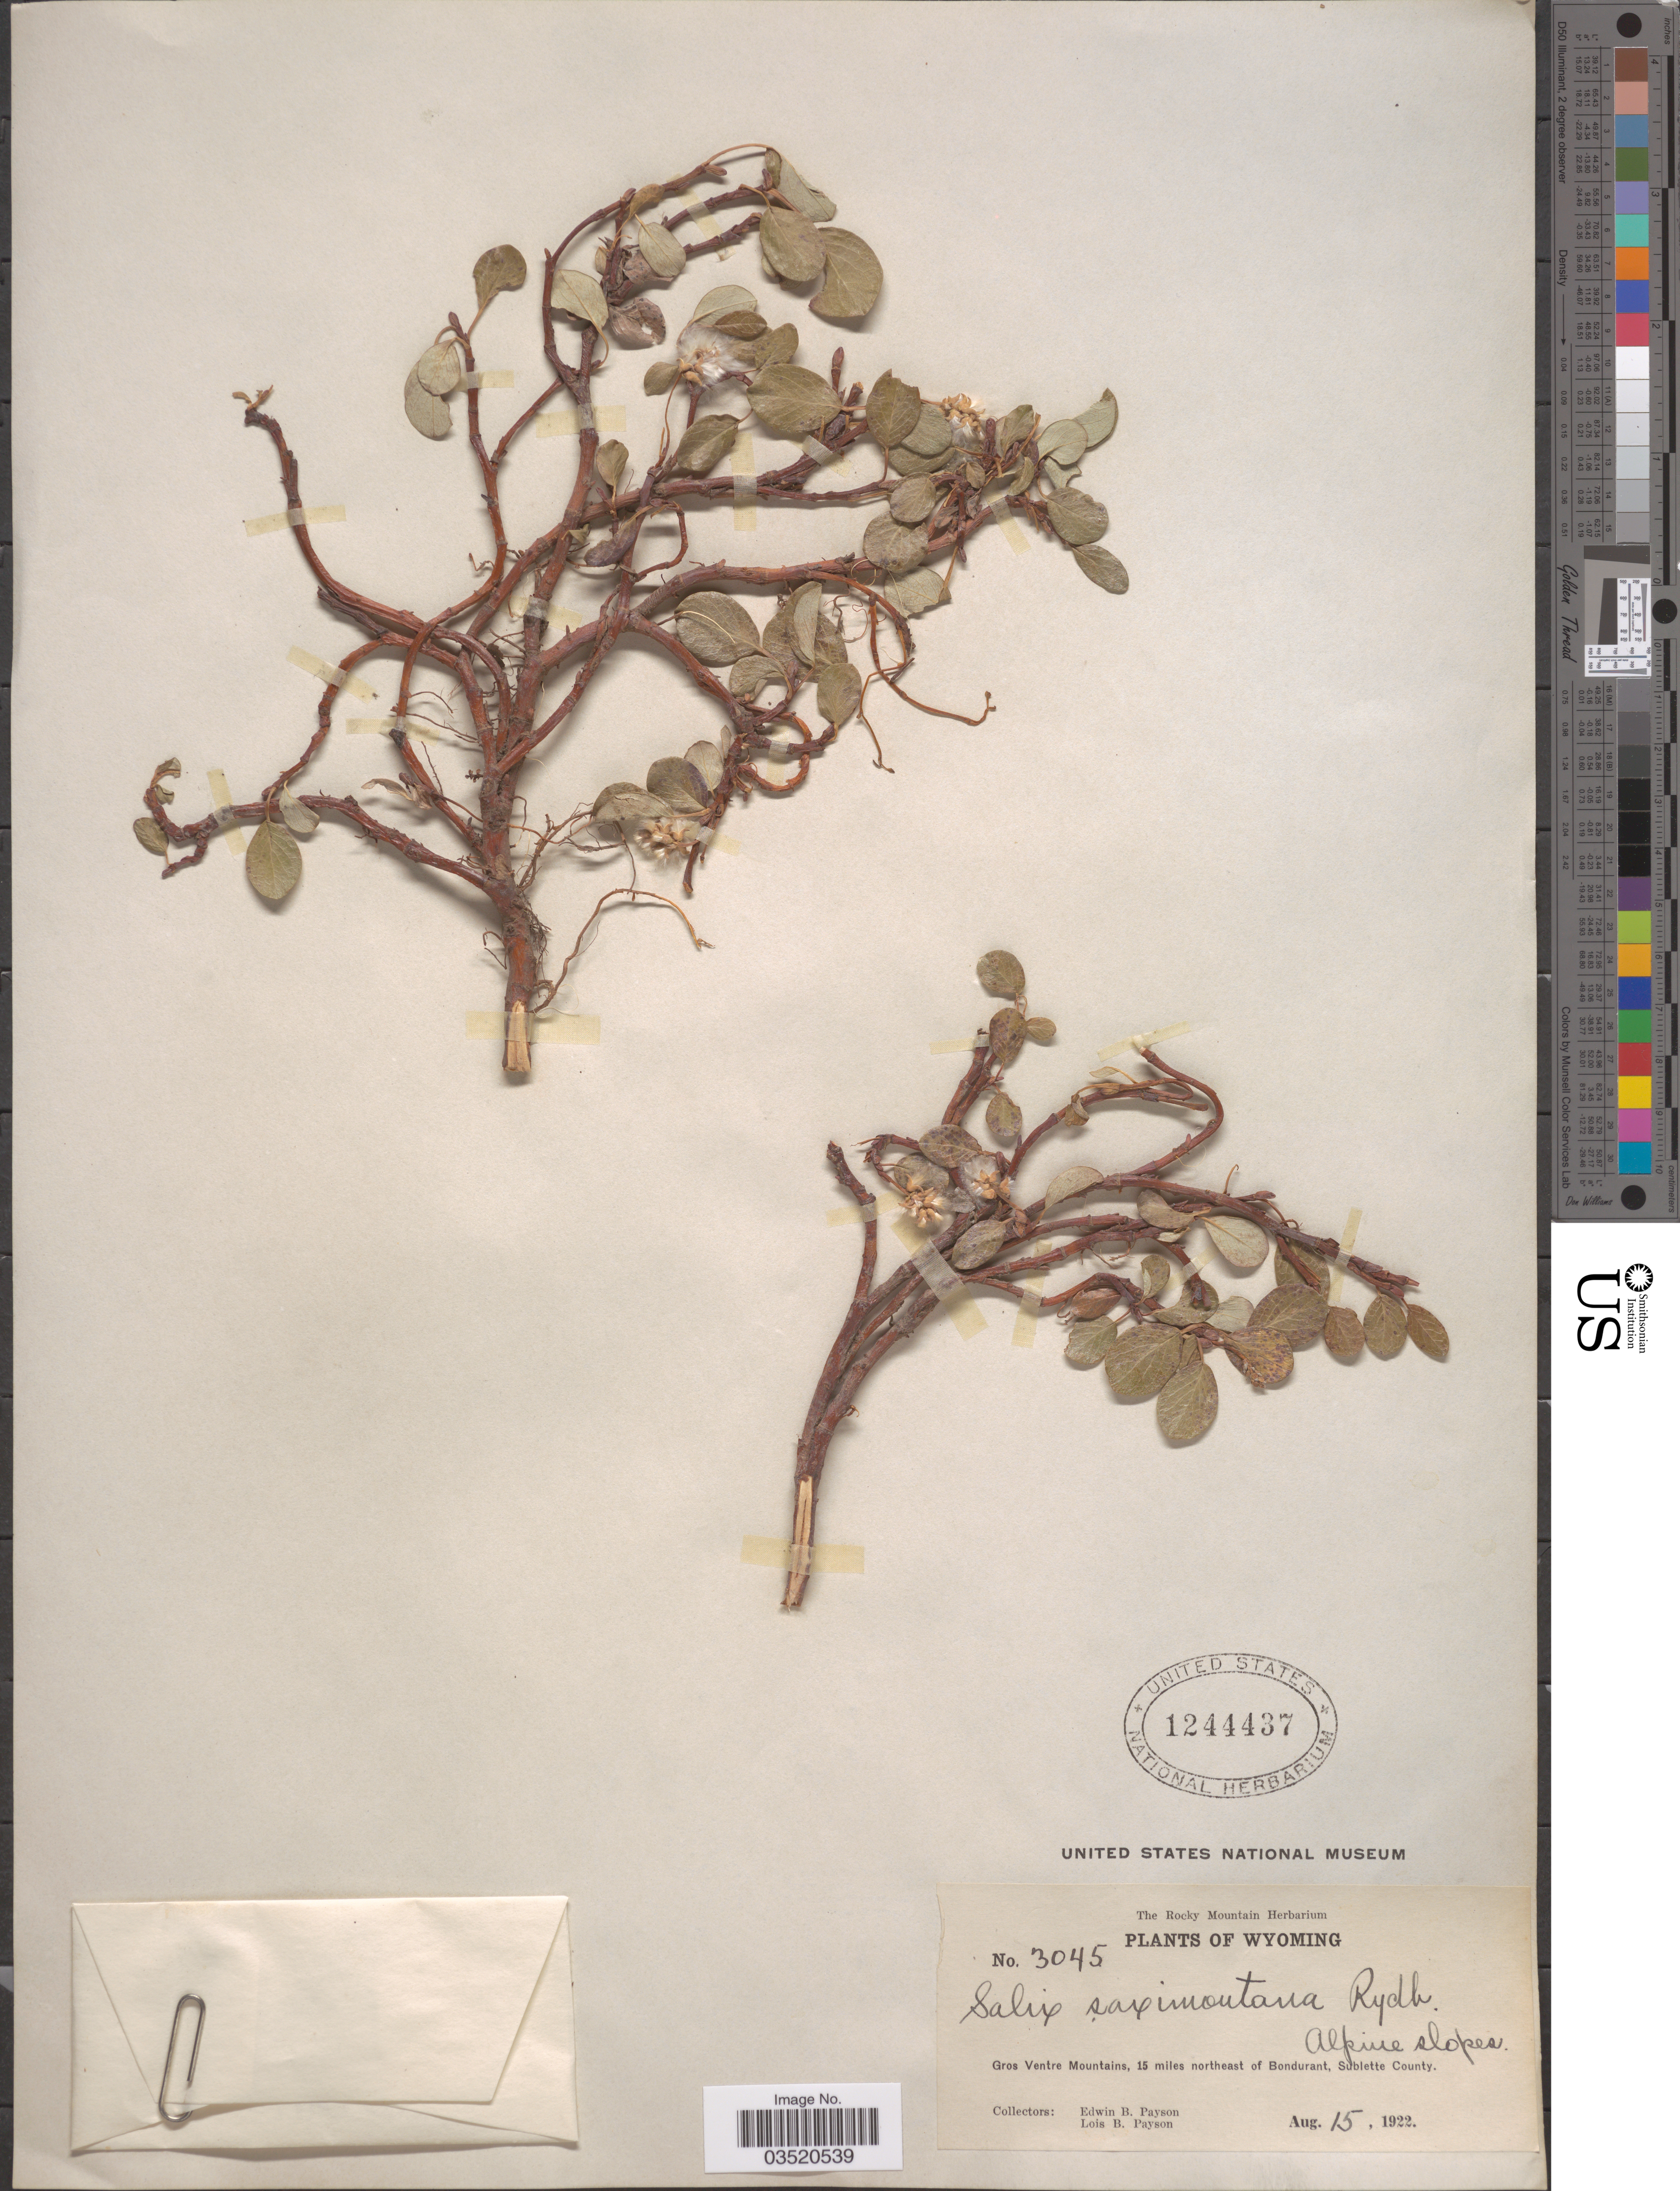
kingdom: Plantae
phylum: Tracheophyta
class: Magnoliopsida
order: Malpighiales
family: Salicaceae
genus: Salix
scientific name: Salix saximontana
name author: Rydb.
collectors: E. B. Payson & L. Payson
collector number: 3045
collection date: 1922-08-15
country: United States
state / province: Wyoming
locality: Alpine slopes. Gros Ventre Mountains, 15 miles northeast of Bondurant, Sublette County.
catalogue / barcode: US 1244437